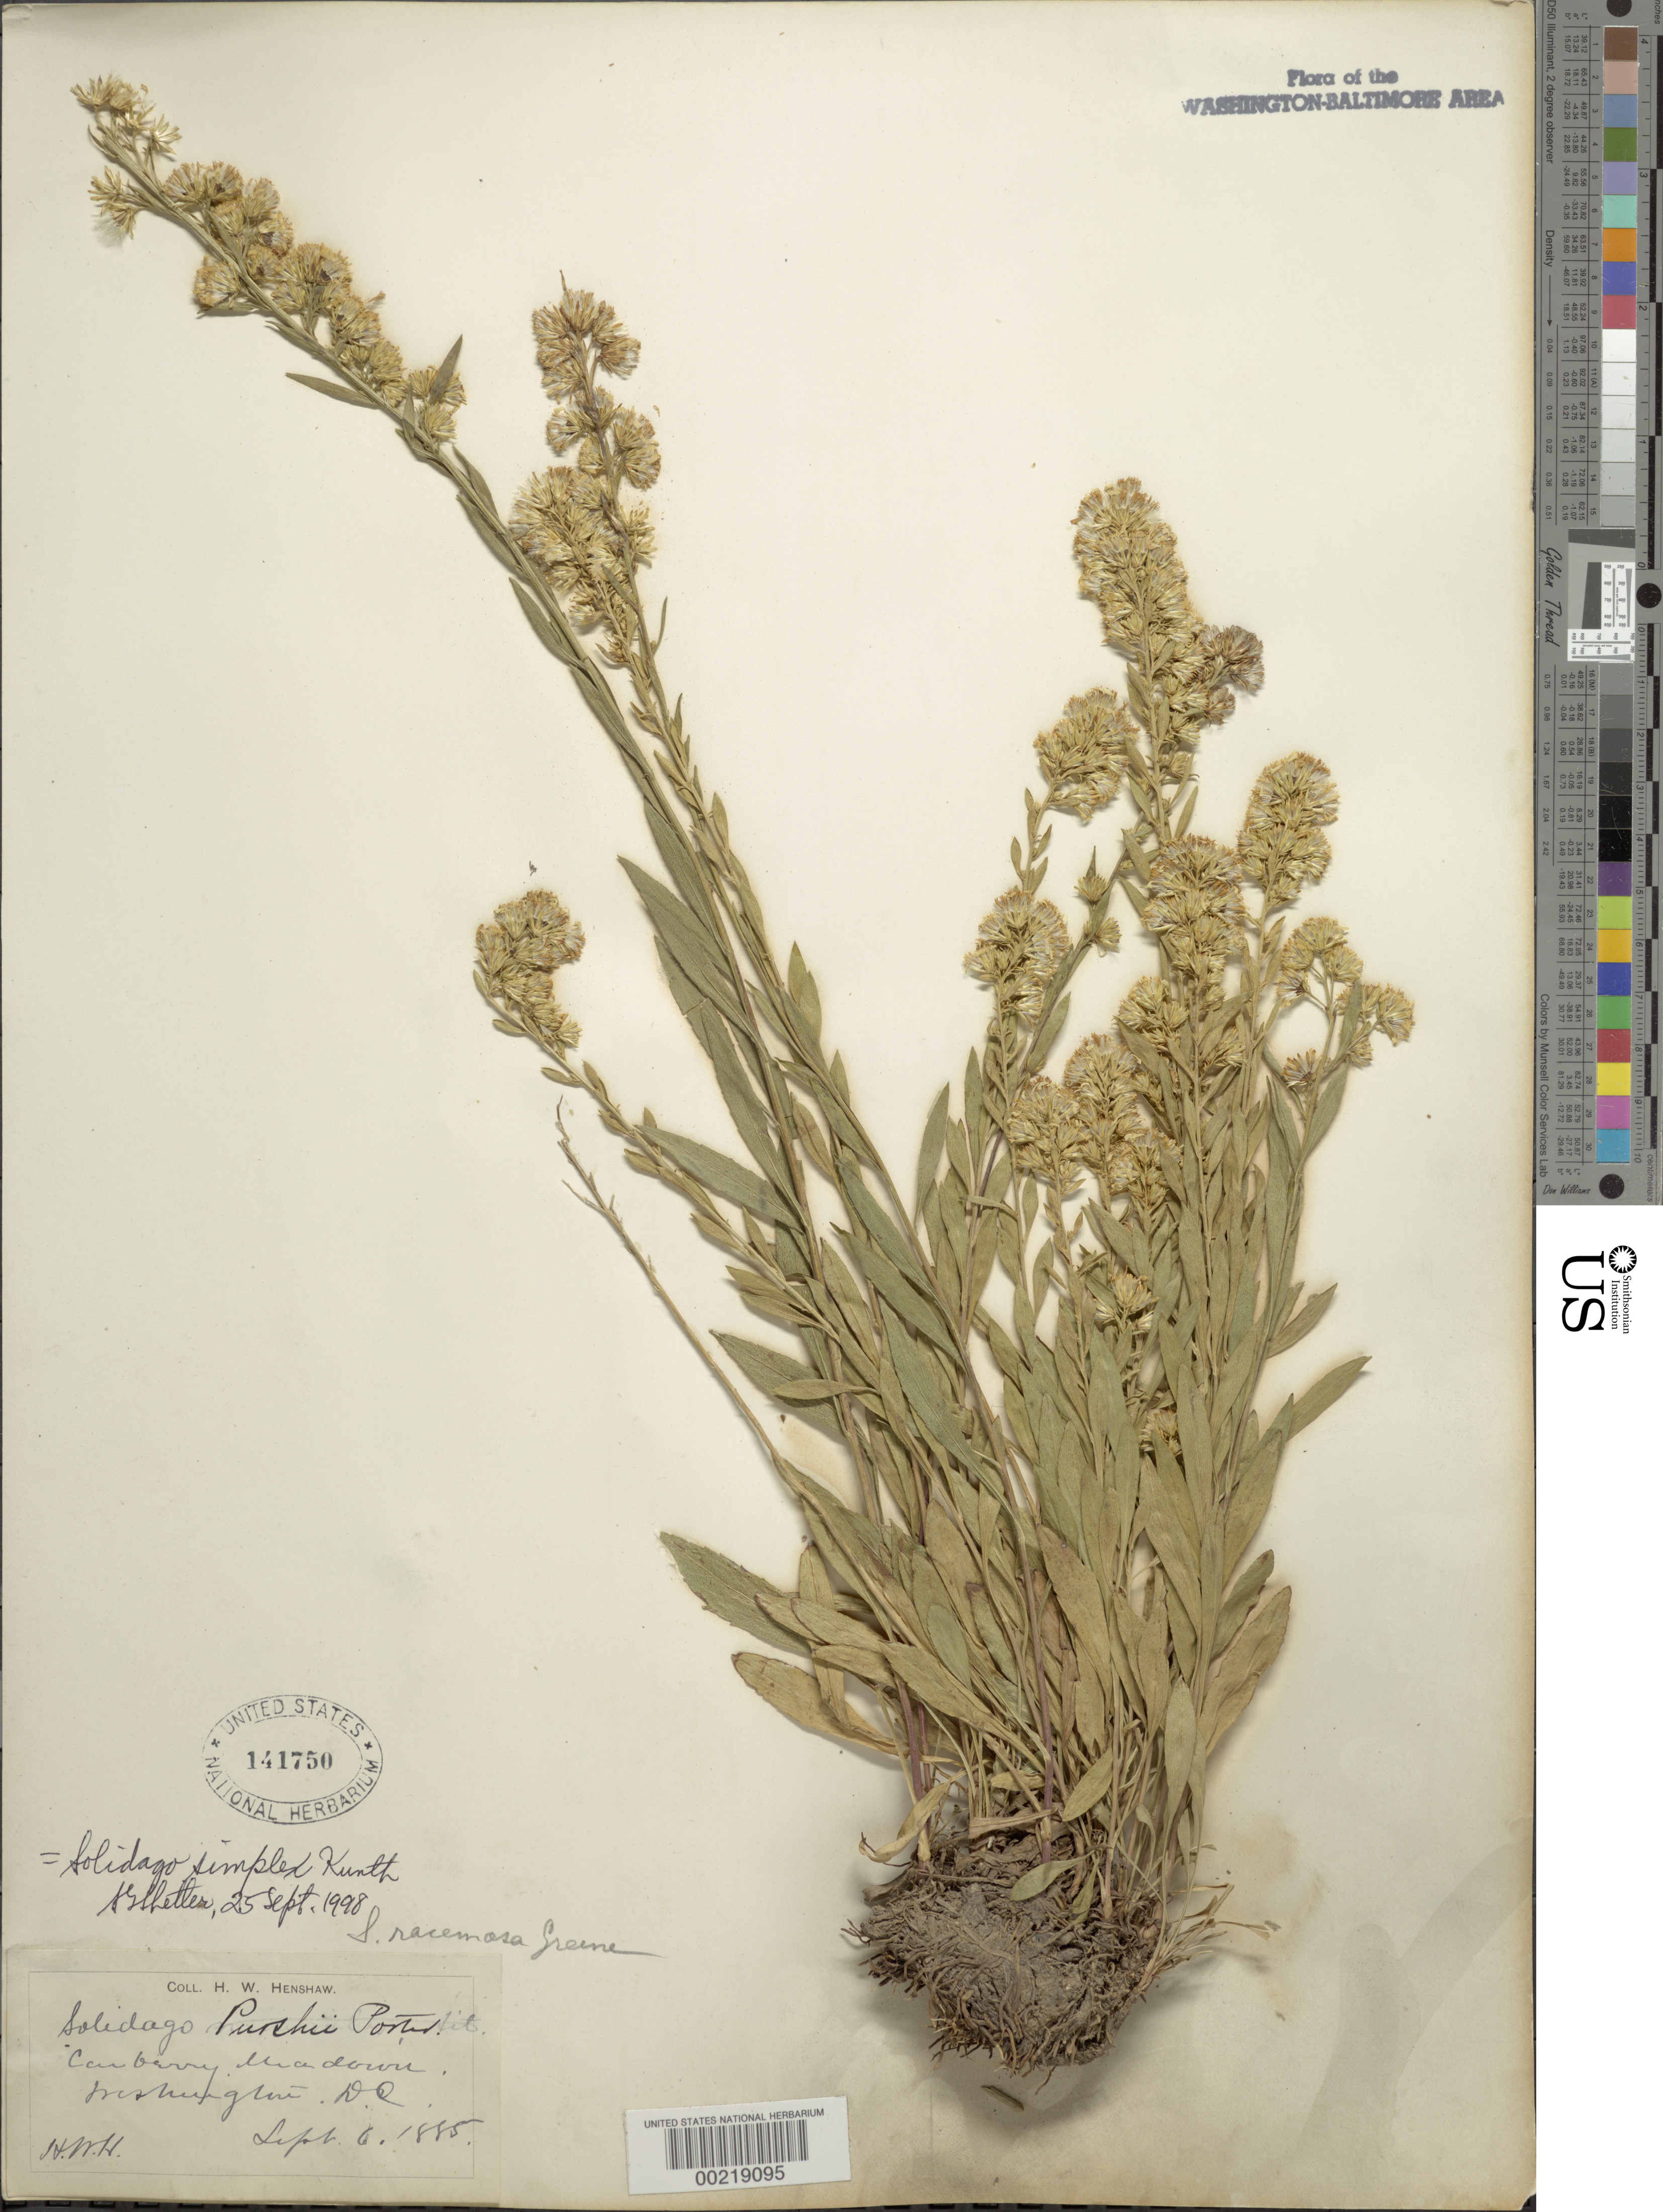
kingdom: Plantae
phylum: Tracheophyta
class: Magnoliopsida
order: Asterales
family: Asteraceae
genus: Solidago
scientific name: Solidago simplex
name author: Kunth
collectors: H. Henshaw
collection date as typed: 06 Sep 1885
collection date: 1885-09-06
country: United States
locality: Carberry meadows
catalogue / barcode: US 141750